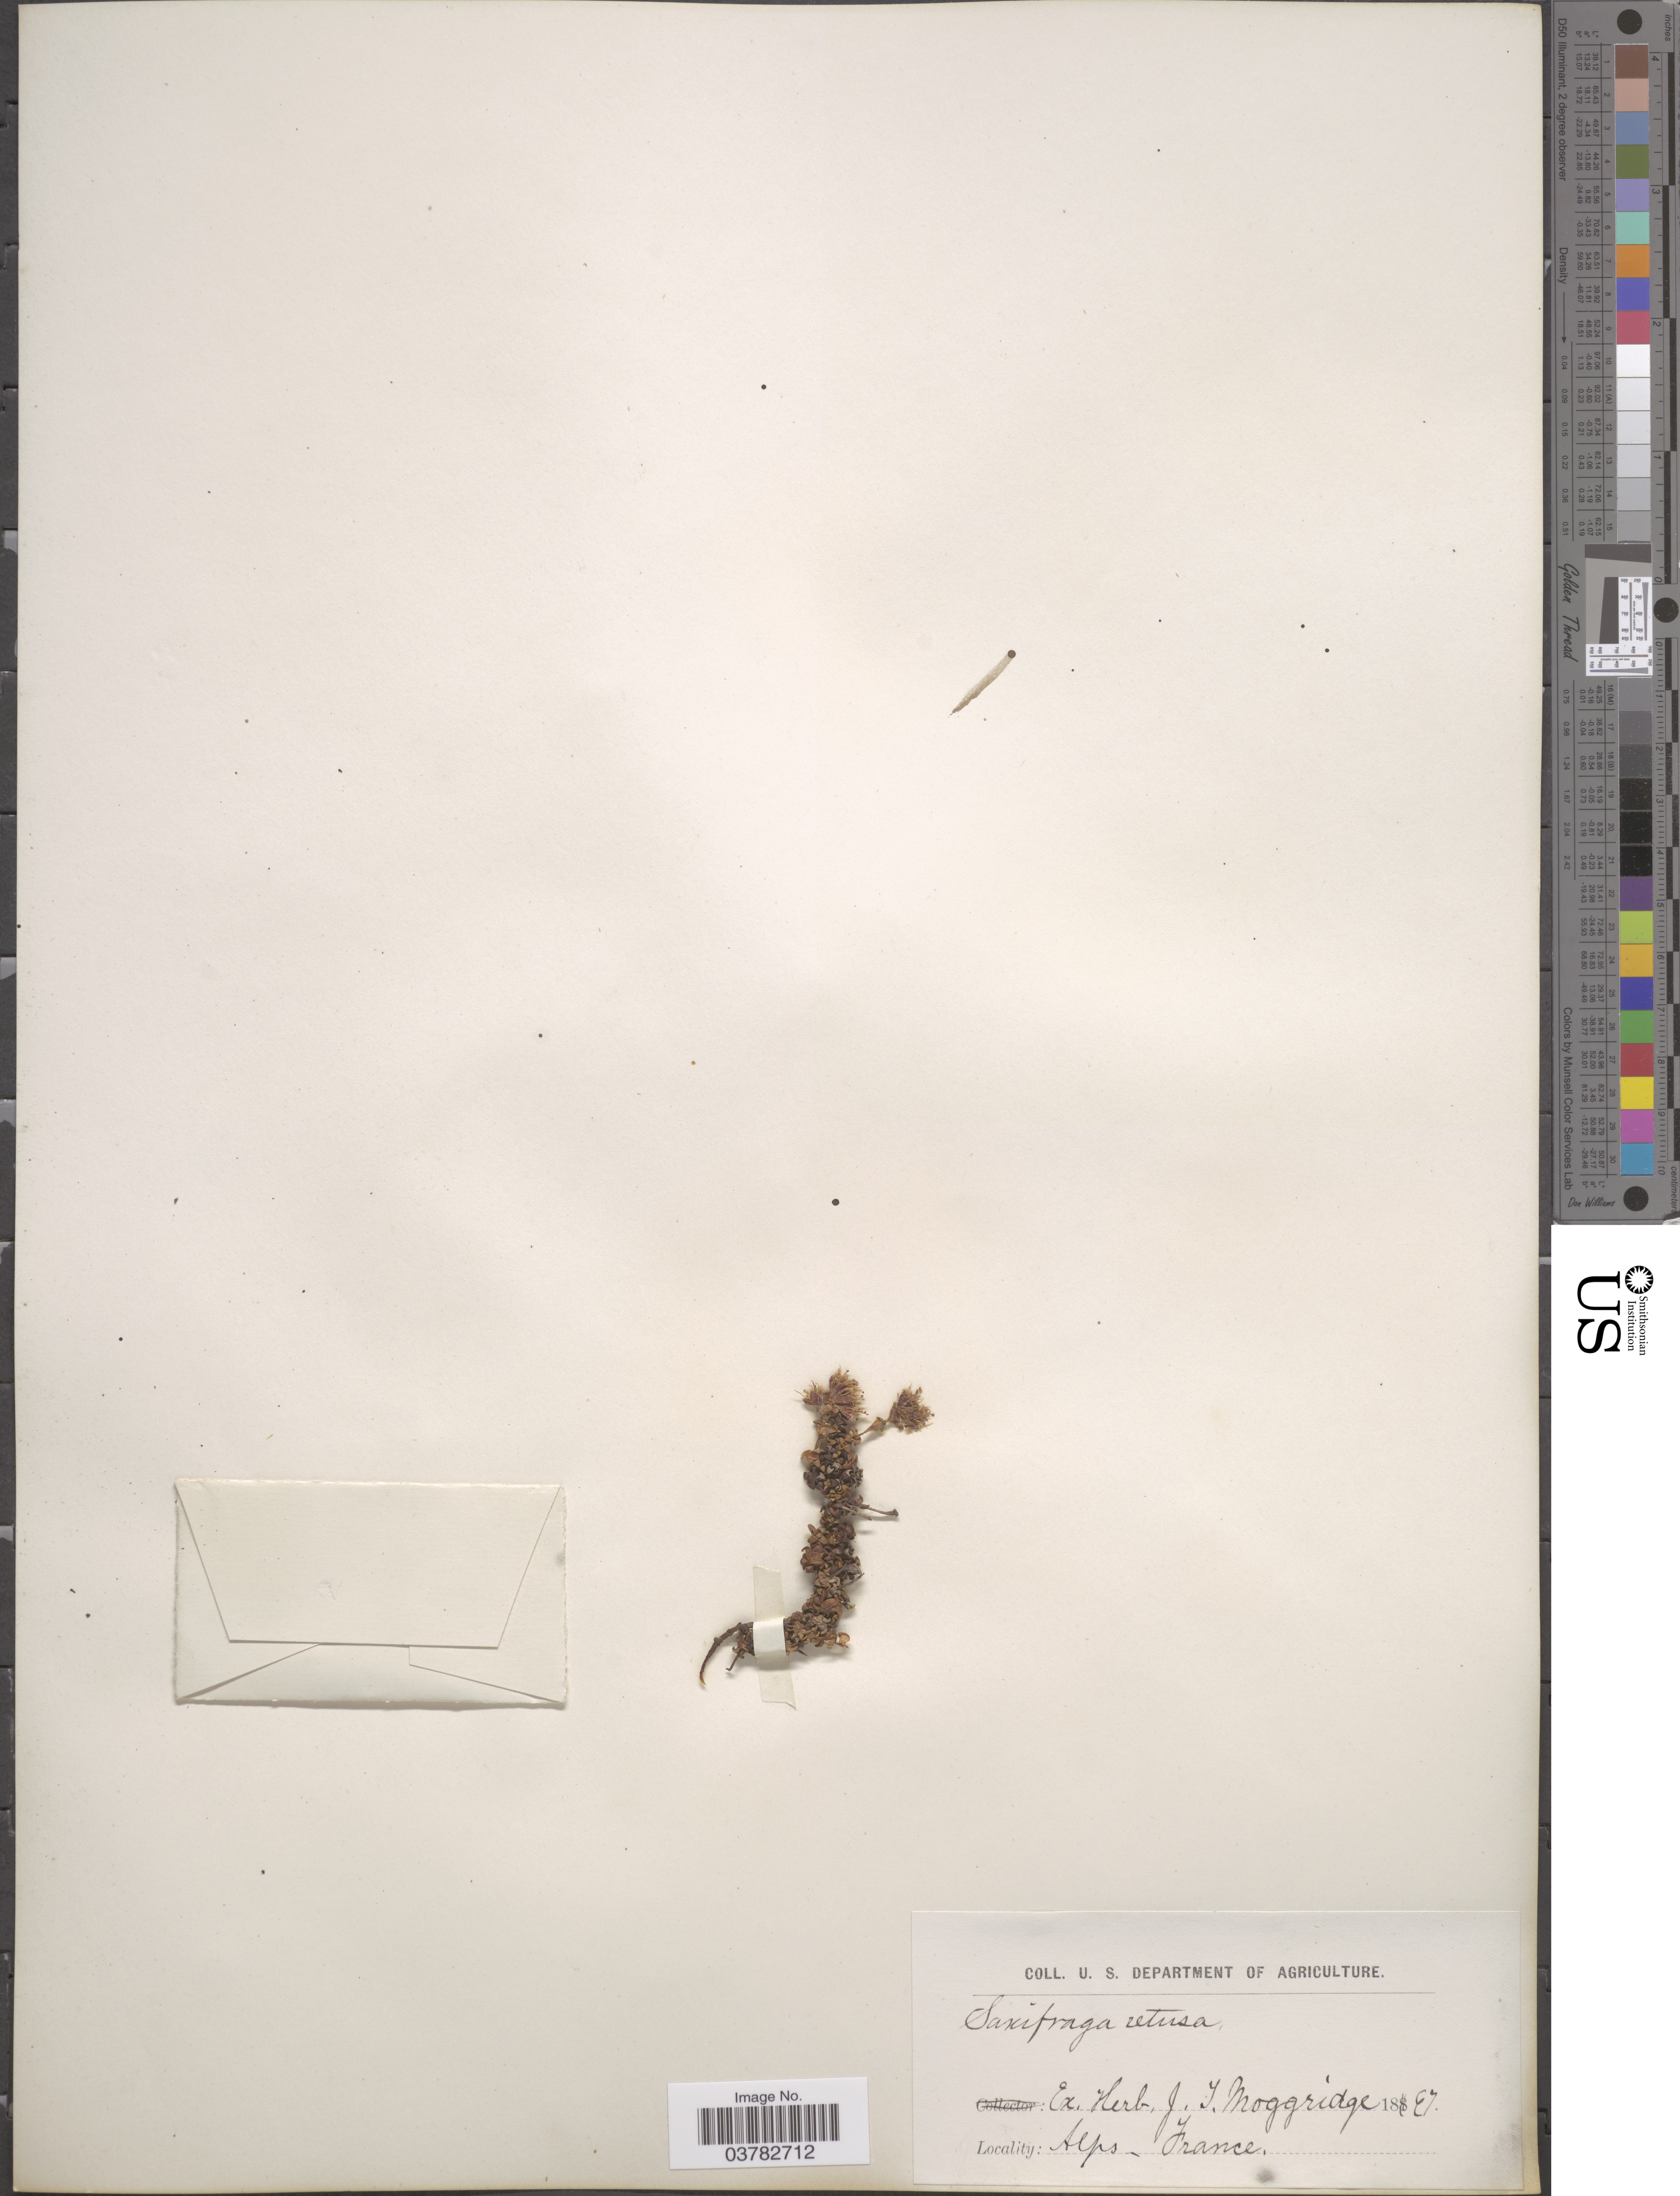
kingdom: Plantae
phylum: Tracheophyta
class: Magnoliopsida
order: Saxifragales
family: Saxifragaceae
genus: Saxifraga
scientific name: Saxifraga retusa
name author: Gouan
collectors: ex herb. J.T. Moggridge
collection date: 1897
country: France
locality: Alps.